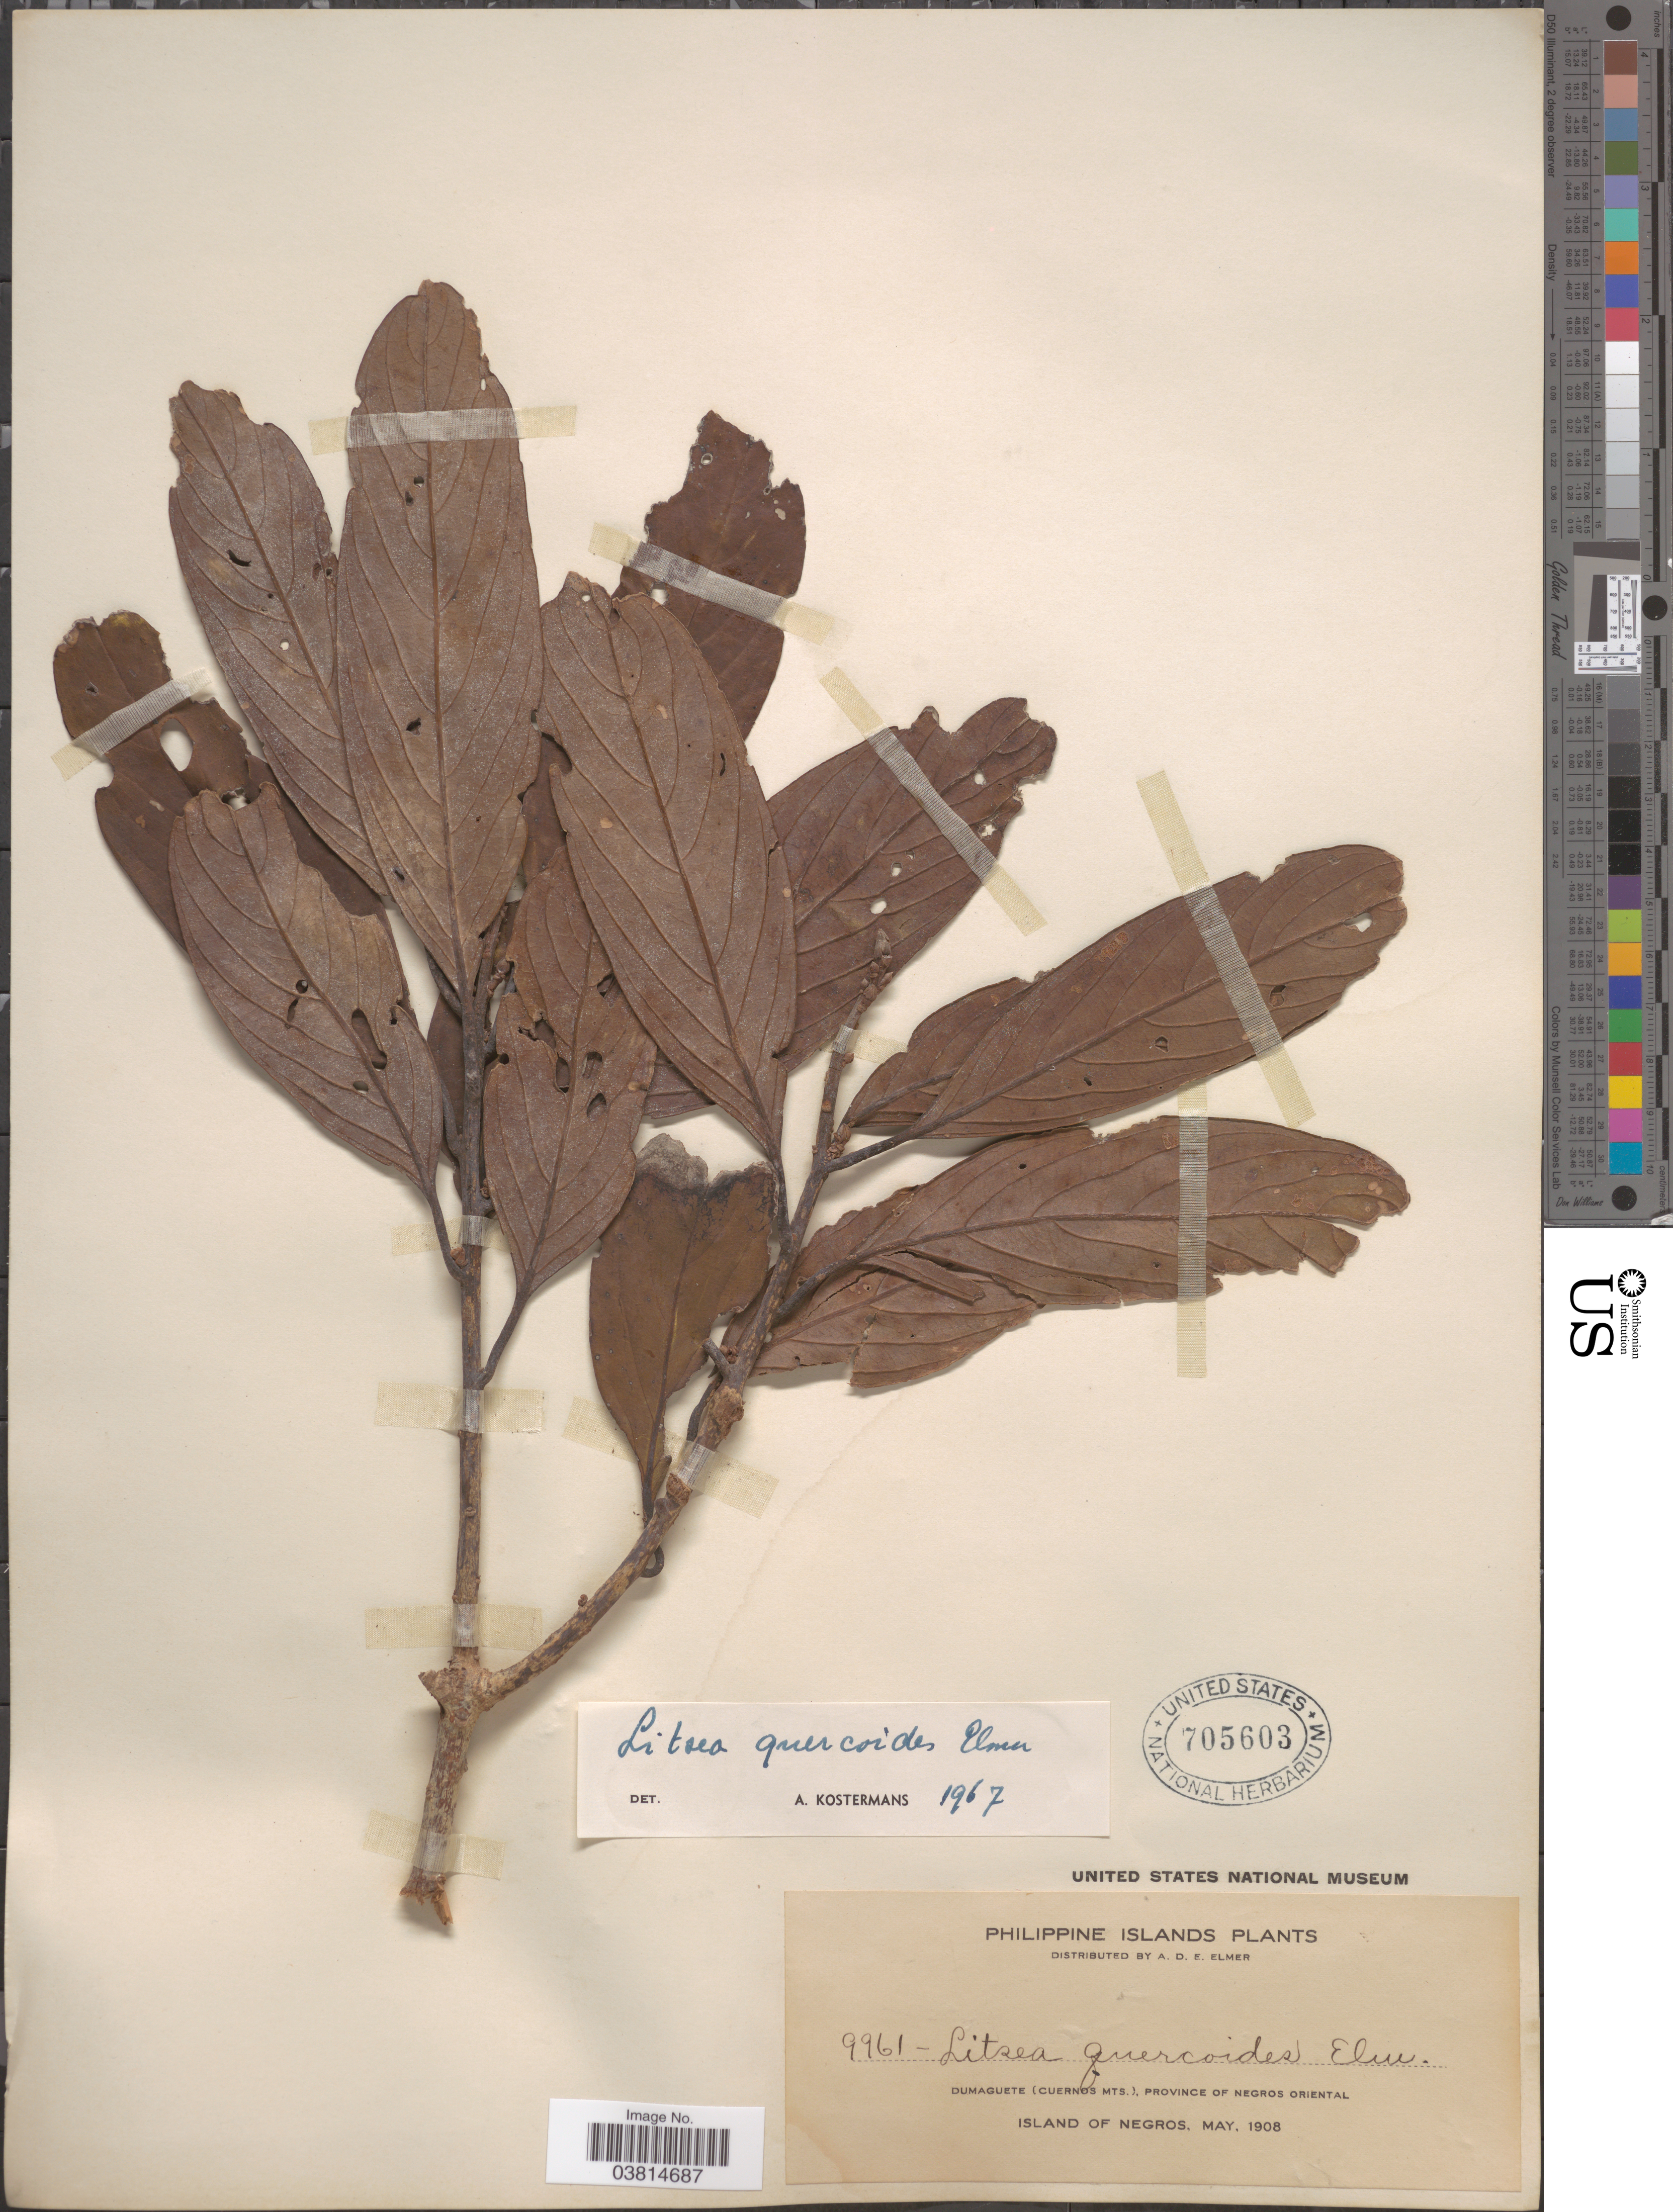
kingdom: Plantae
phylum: Tracheophyta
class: Magnoliopsida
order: Laurales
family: Lauraceae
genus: Litsea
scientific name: Litsea quercoides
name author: Elmer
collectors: A. D. E. Elmer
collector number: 9961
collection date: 1908-05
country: Philippines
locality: Dumaguete (Cuernos Mts.), Province of Negros Oriental. Island of Negros.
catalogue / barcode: US 705603